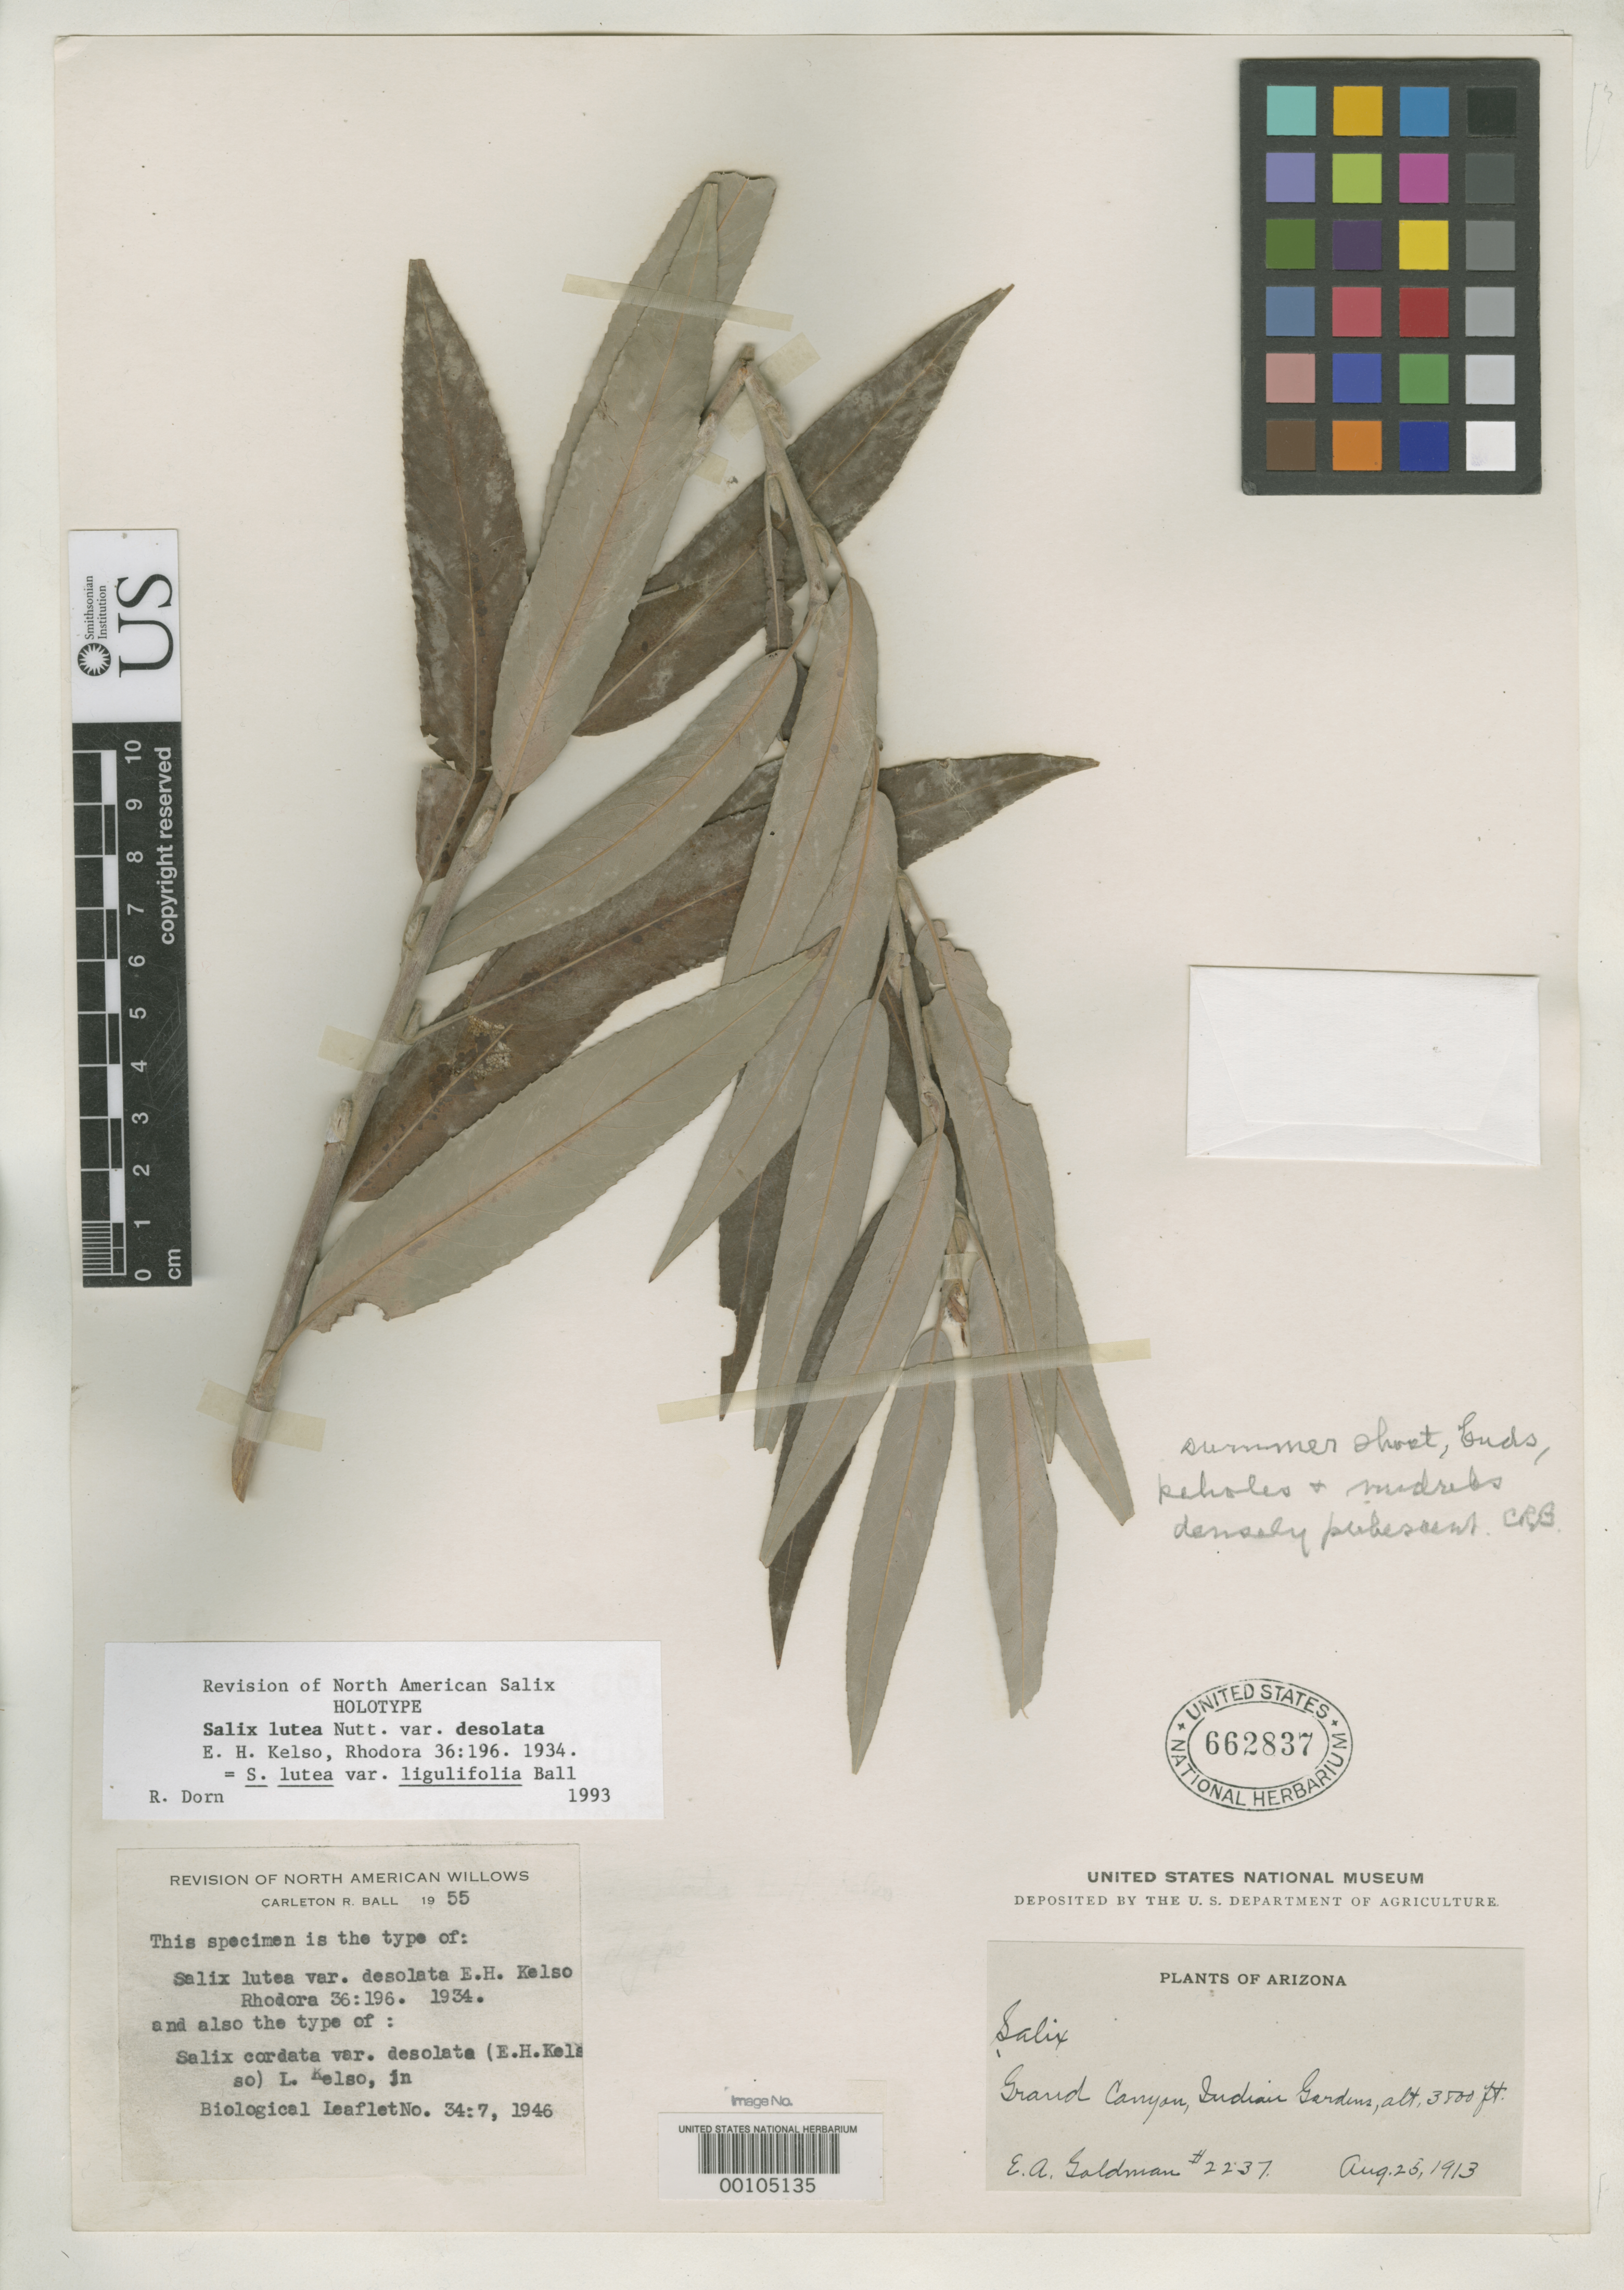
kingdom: Plantae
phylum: Tracheophyta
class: Magnoliopsida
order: Malpighiales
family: Salicaceae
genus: Salix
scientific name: Salix lutea var. desolata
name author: E.H. Kelso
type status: Holotype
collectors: E. A. Goldman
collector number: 2237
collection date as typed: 25 Aug 1913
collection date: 1913-08-25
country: United States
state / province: Arizona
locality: Grand Canyon, Indian Gardens.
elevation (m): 1158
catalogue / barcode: US 662837